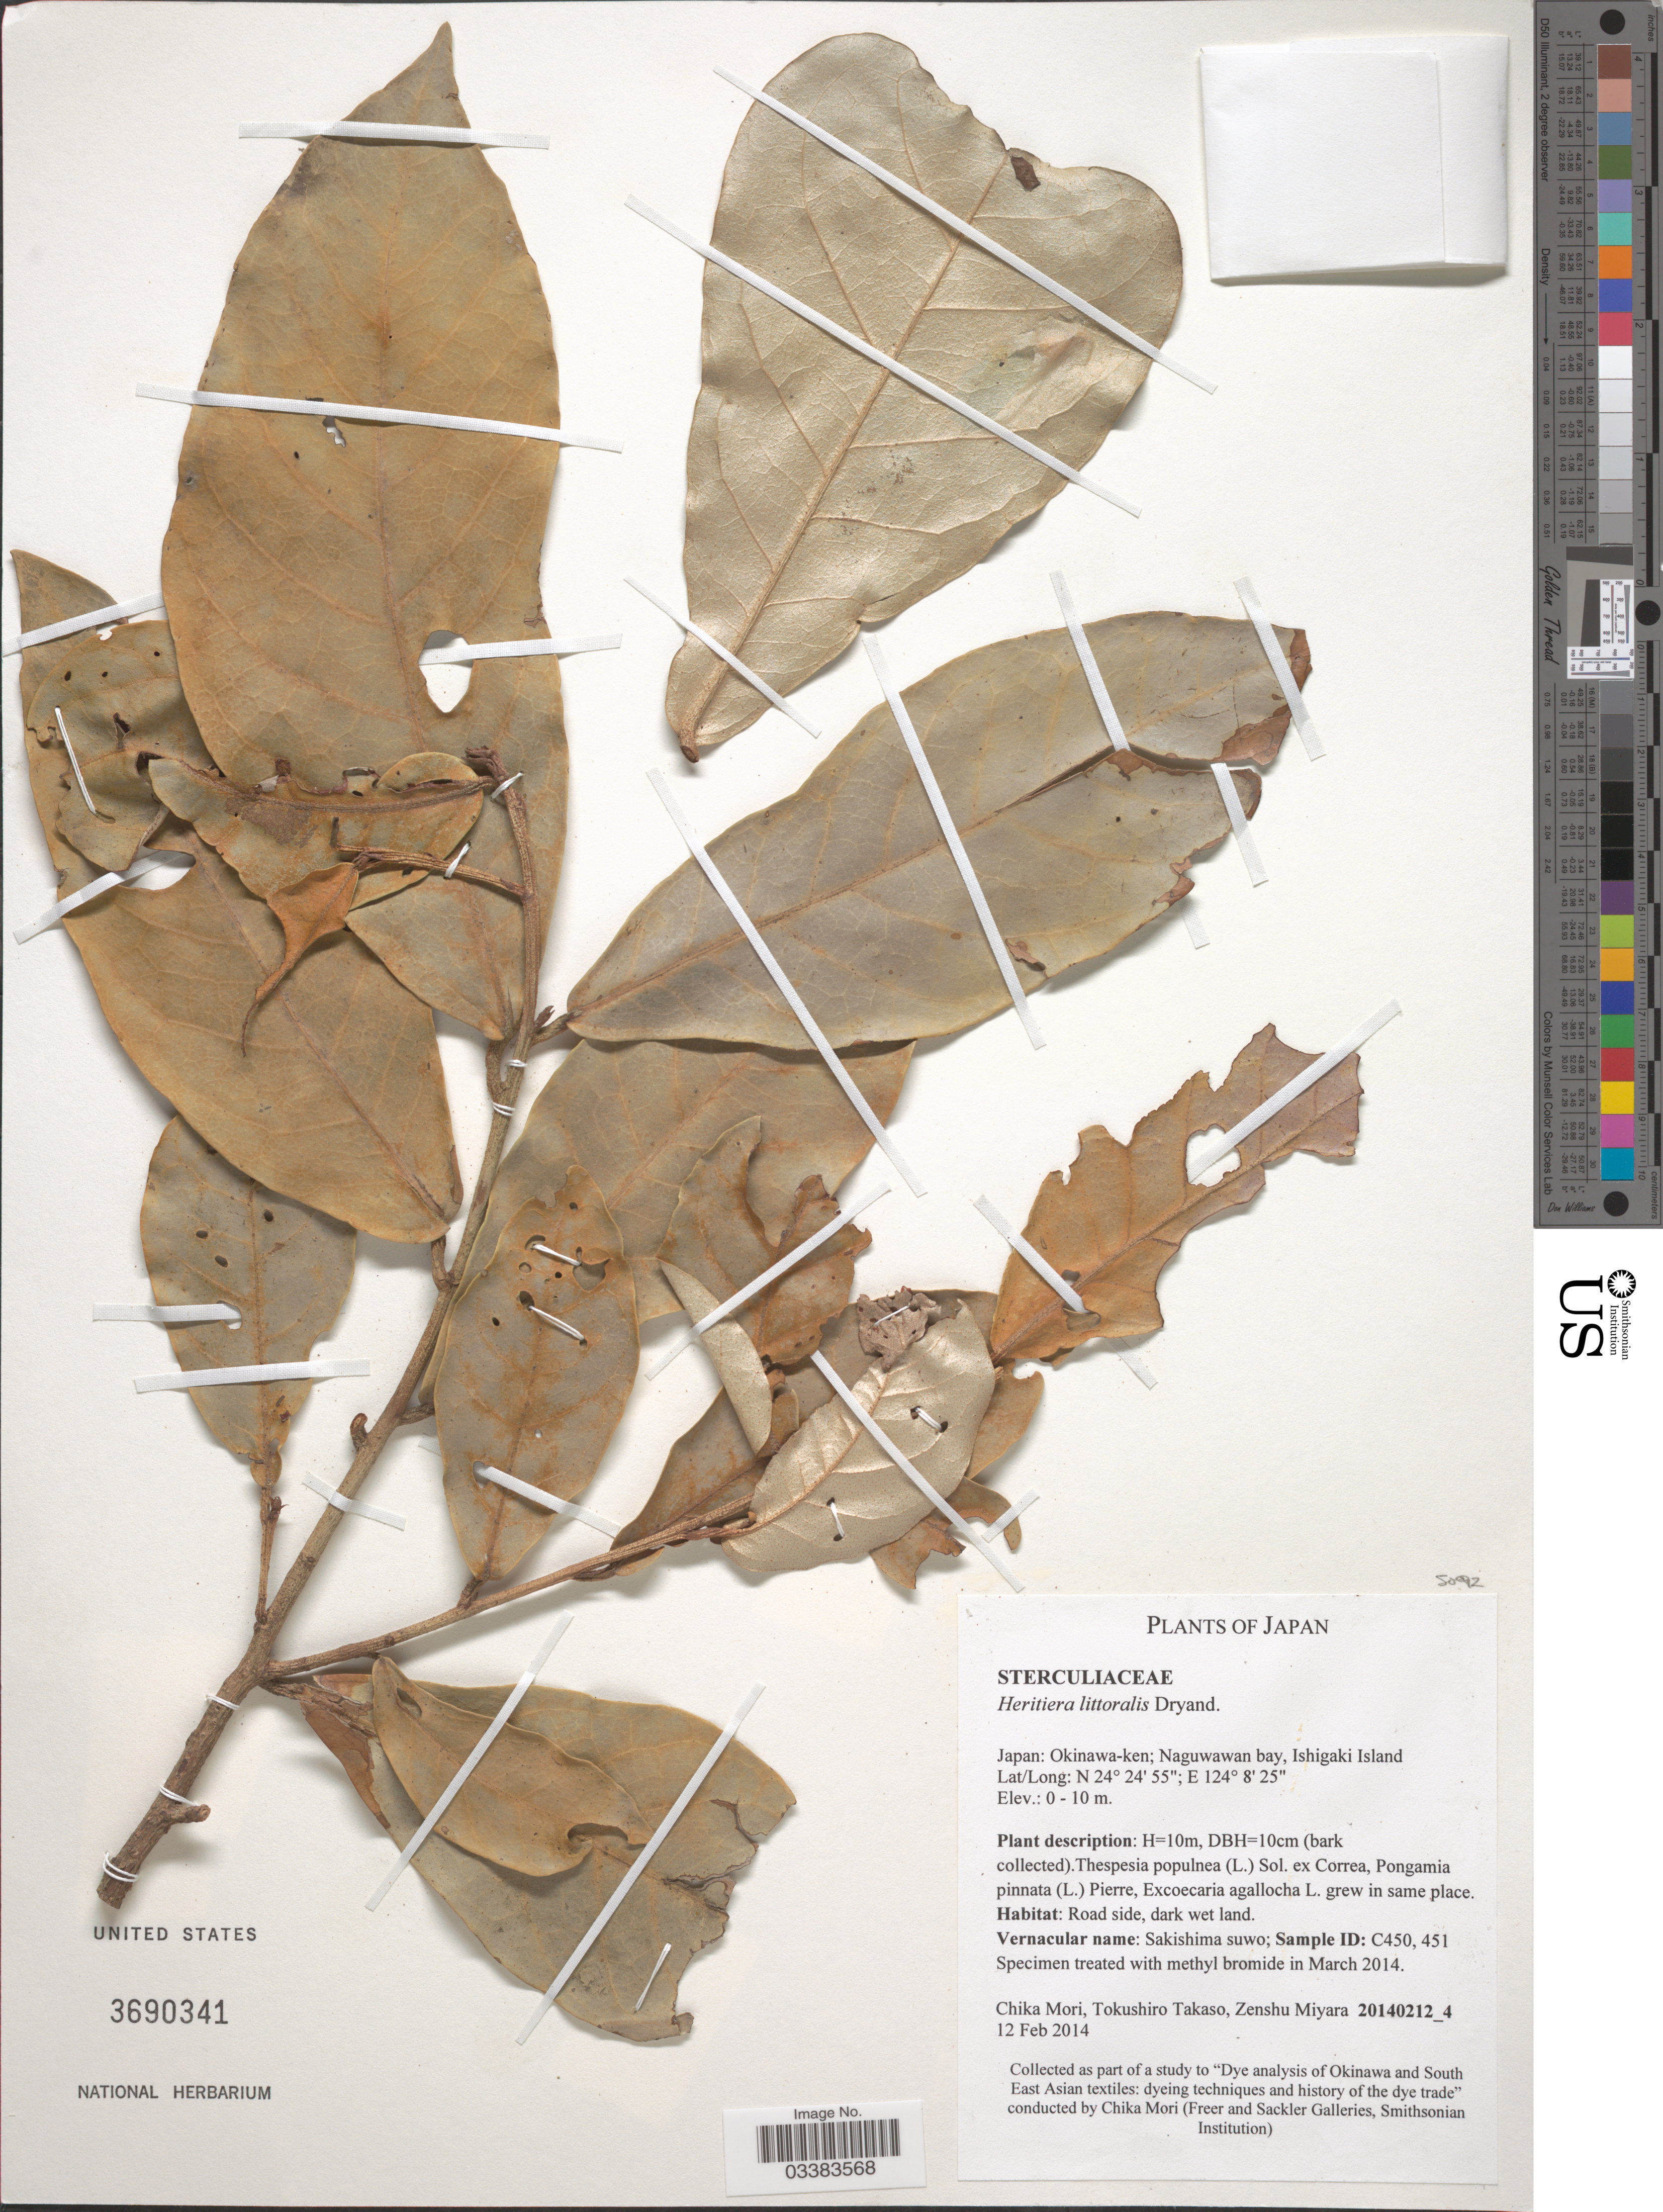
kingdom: Plantae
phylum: Tracheophyta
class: Magnoliopsida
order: Malvales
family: Malvaceae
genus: Heritiera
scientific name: Heritiera littoralis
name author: Aiton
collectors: C. Mori, T. Takaso & Z. Miyara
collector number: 20140212_4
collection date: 2014-02-12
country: Japan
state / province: Okinawa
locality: Okinawa-ken; Naguwawan bay, Ishigaki Island.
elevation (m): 0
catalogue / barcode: US 3690341